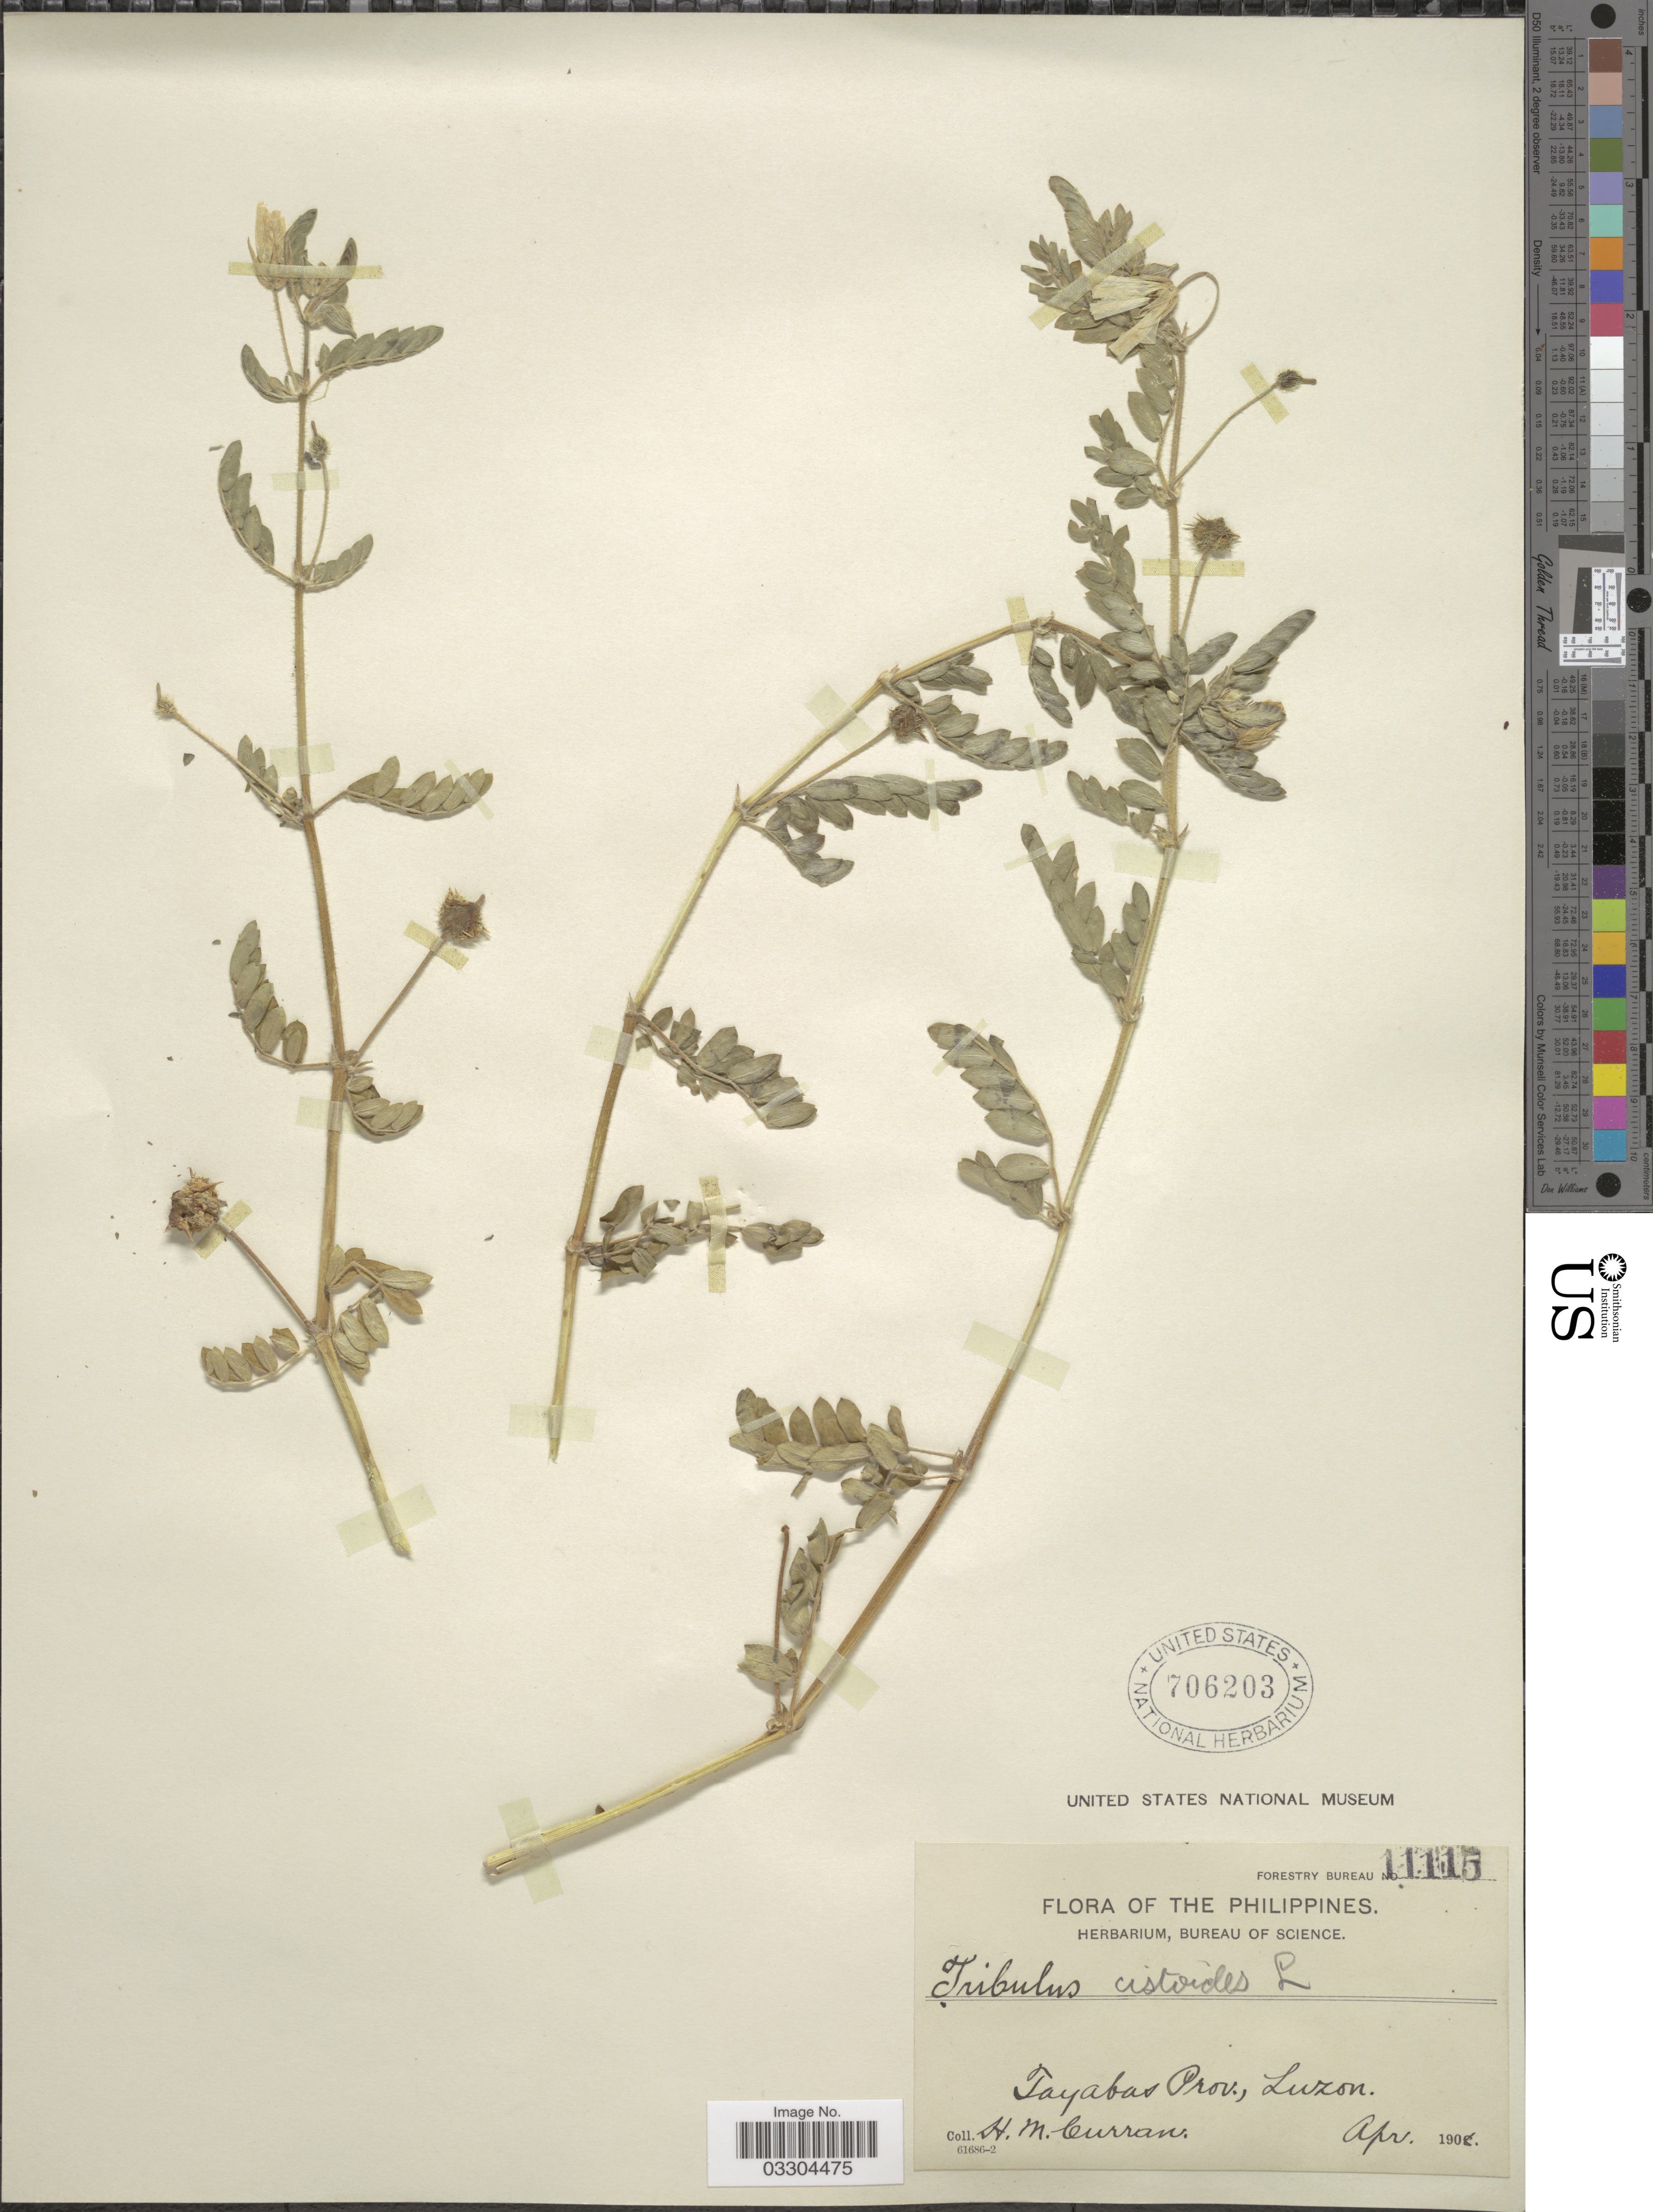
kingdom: Plantae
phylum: Tracheophyta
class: Magnoliopsida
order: Zygophyllales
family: Zygophyllaceae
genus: Tribulus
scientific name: Tribulus cistoides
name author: L.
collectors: H. M. Curran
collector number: Forestry Bureau 1115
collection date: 1908-04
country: Philippines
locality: Tayabas.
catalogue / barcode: US 706203